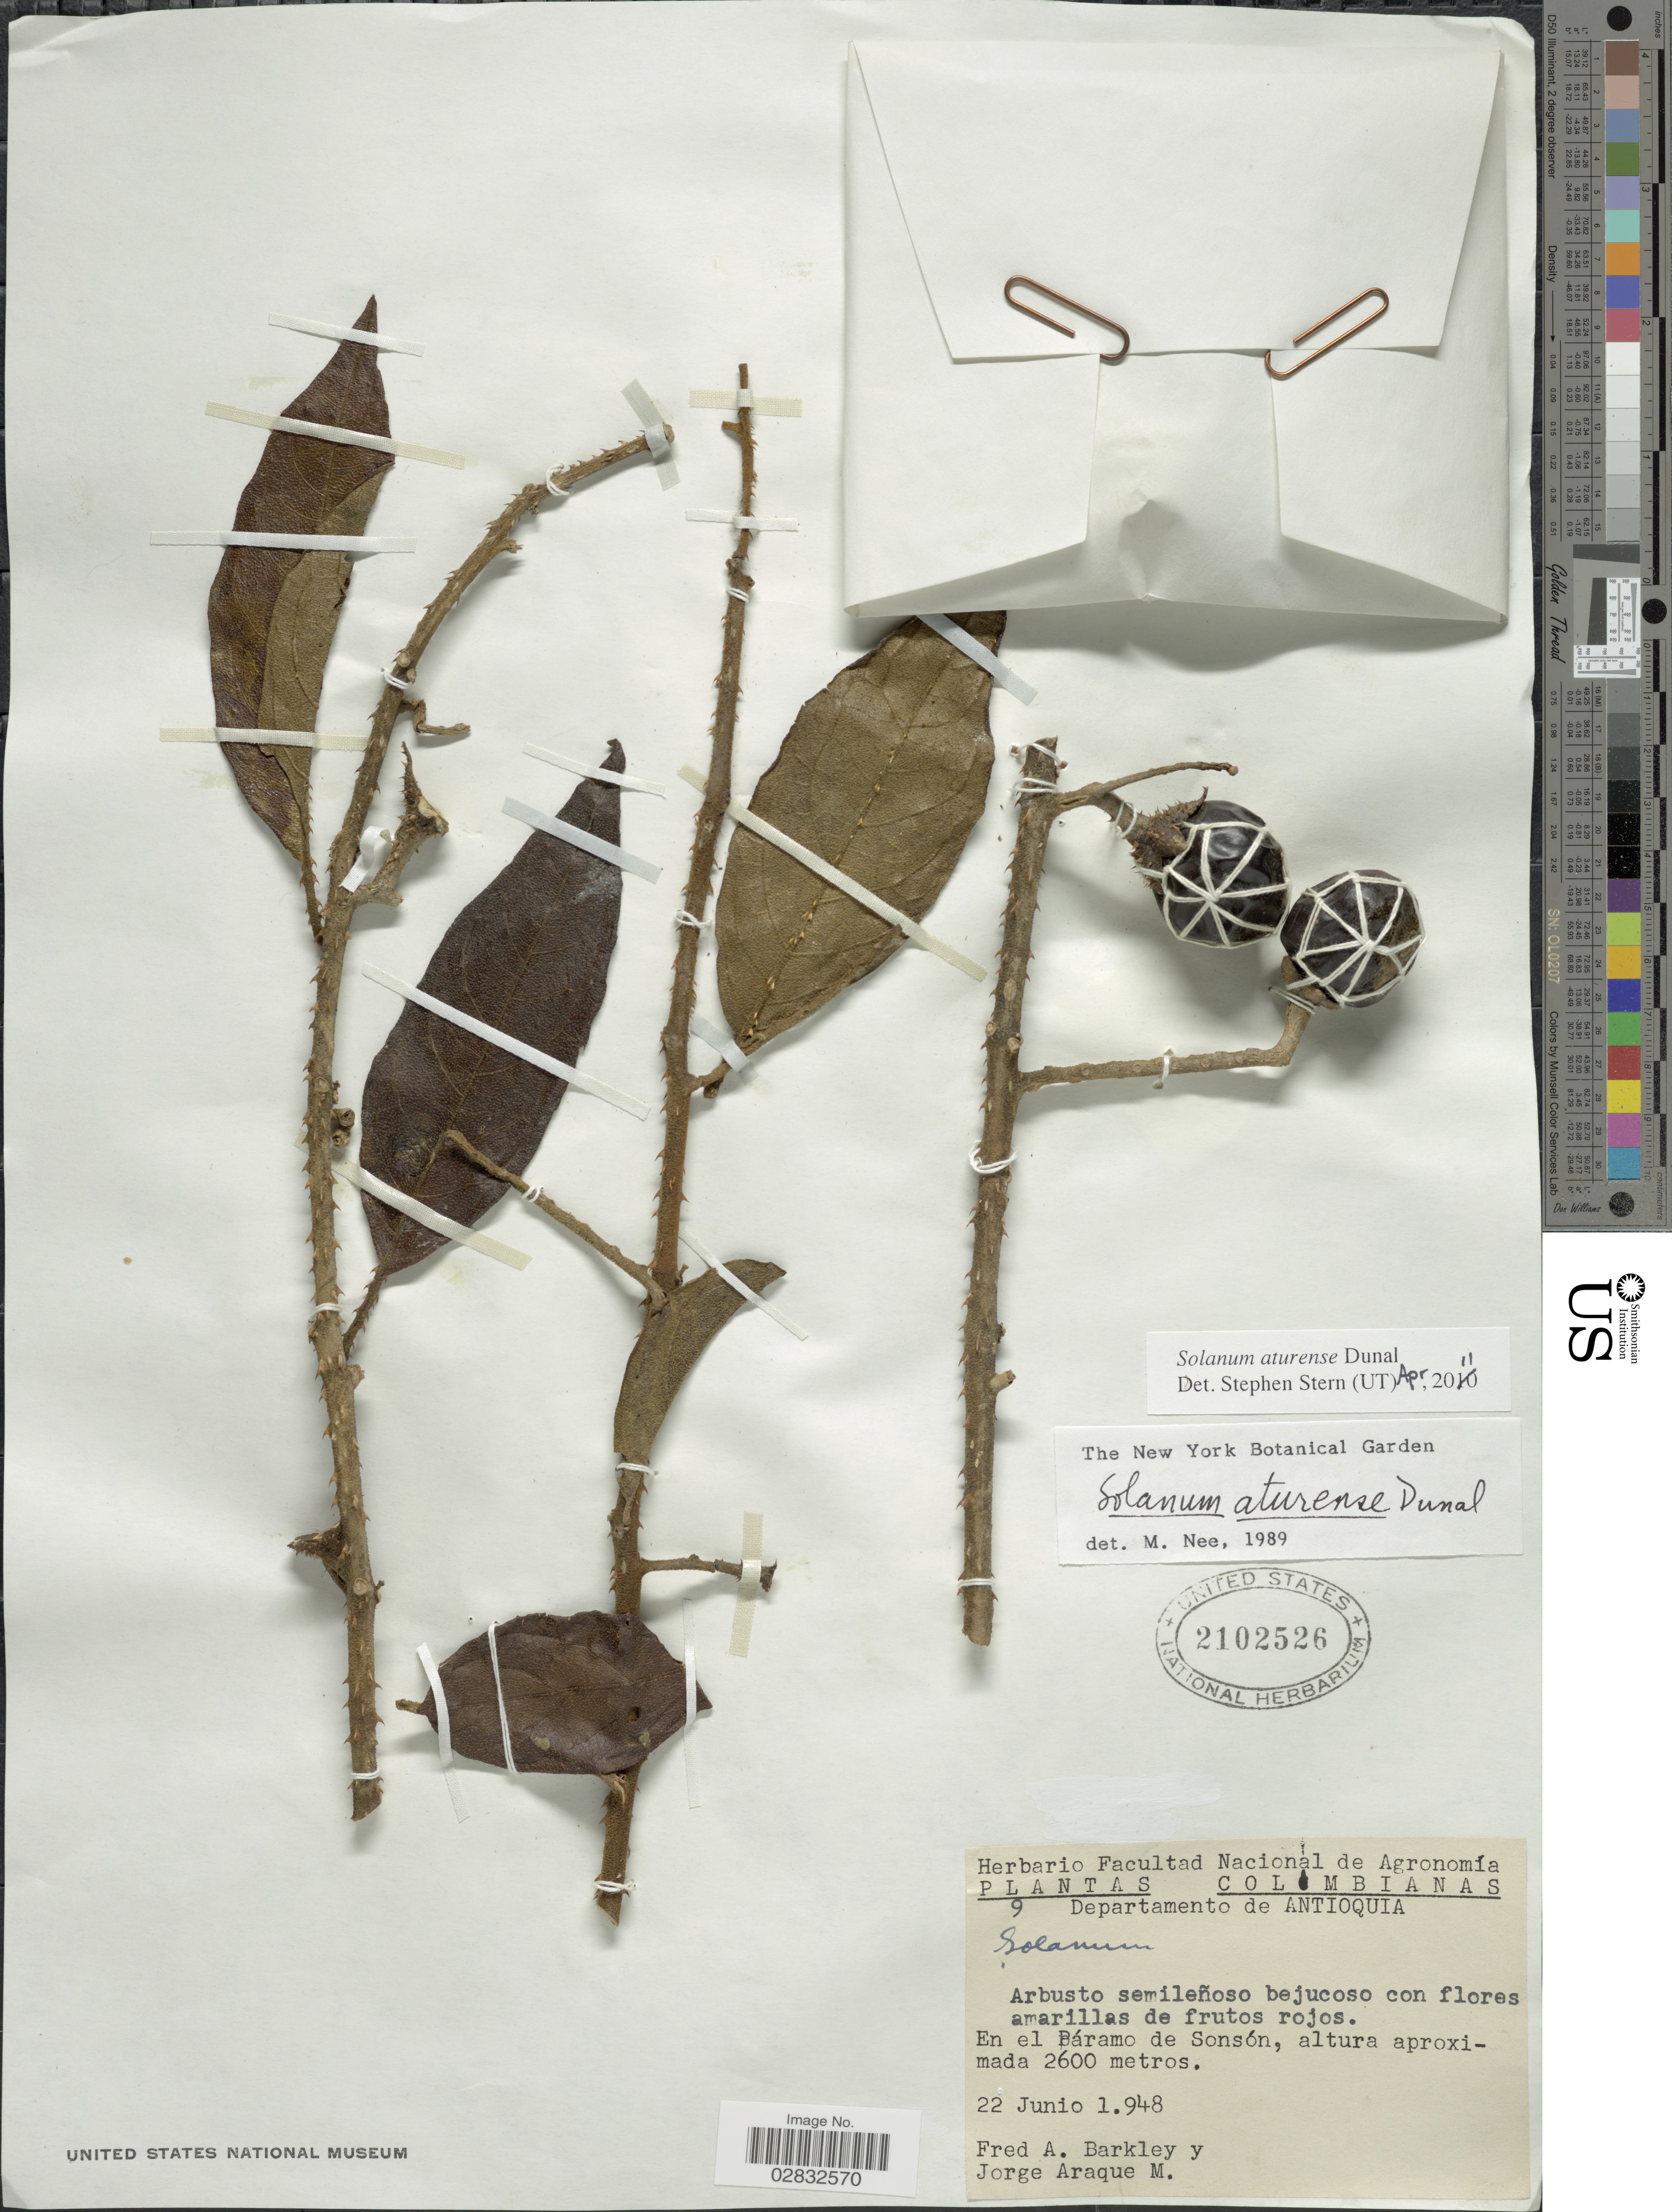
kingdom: Plantae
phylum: Tracheophyta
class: Magnoliopsida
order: Solanales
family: Solanaceae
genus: Solanum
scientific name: Solanum aturense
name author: Humb. & Bonpl. ex Dunal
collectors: F. A. Barkley & J. Araque Molina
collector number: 9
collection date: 1948-06-22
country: Colombia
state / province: Antioquia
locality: Departamento de Antioquia, En el Páramo de Sonsón.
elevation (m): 2600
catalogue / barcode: US 2102526